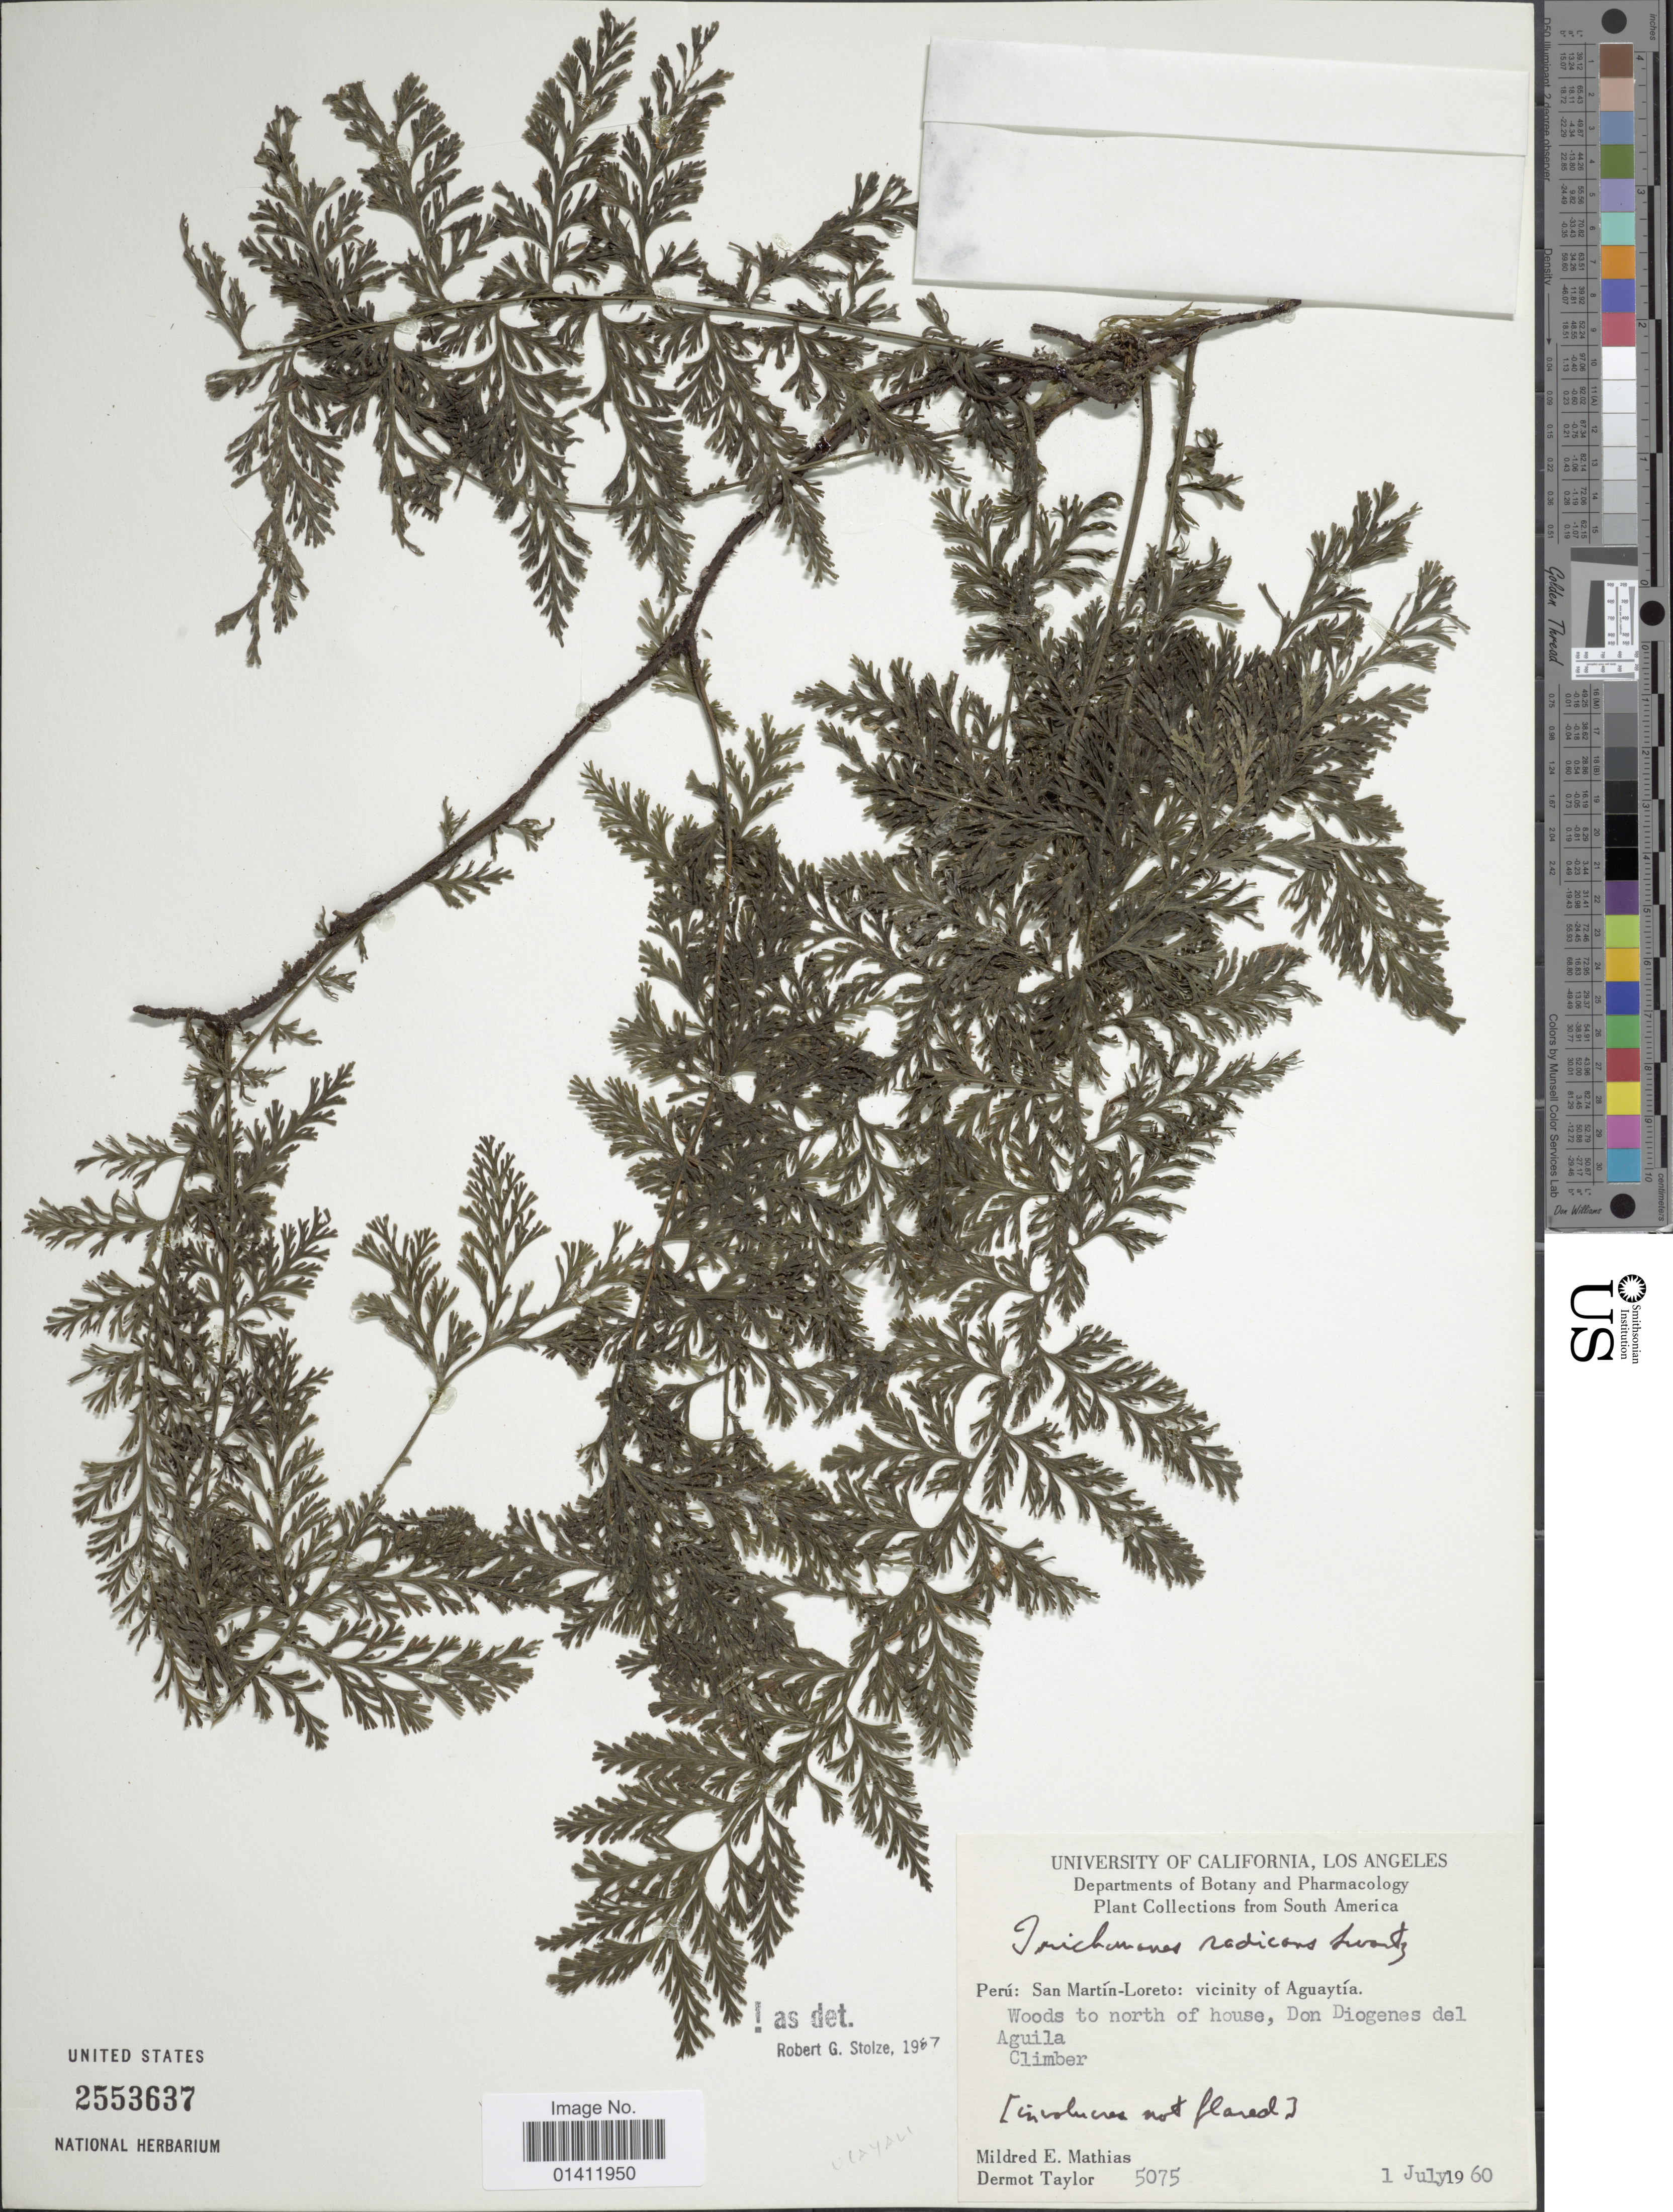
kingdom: Plantae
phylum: Tracheophyta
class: Polypodiopsida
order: Hymenophyllales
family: Hymenophyllaceae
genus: Vandenboschia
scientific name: Vandenboschia radicans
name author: (Sw.) Copel.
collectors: M. E. Mathias & D. Taylor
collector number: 5075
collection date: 1960-07-01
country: Peru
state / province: San Martín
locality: San Martin-Loreto: vicinity of Aguaytia. Woods to north of house, Don Diogenes del Aguila.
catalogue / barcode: US 2553637